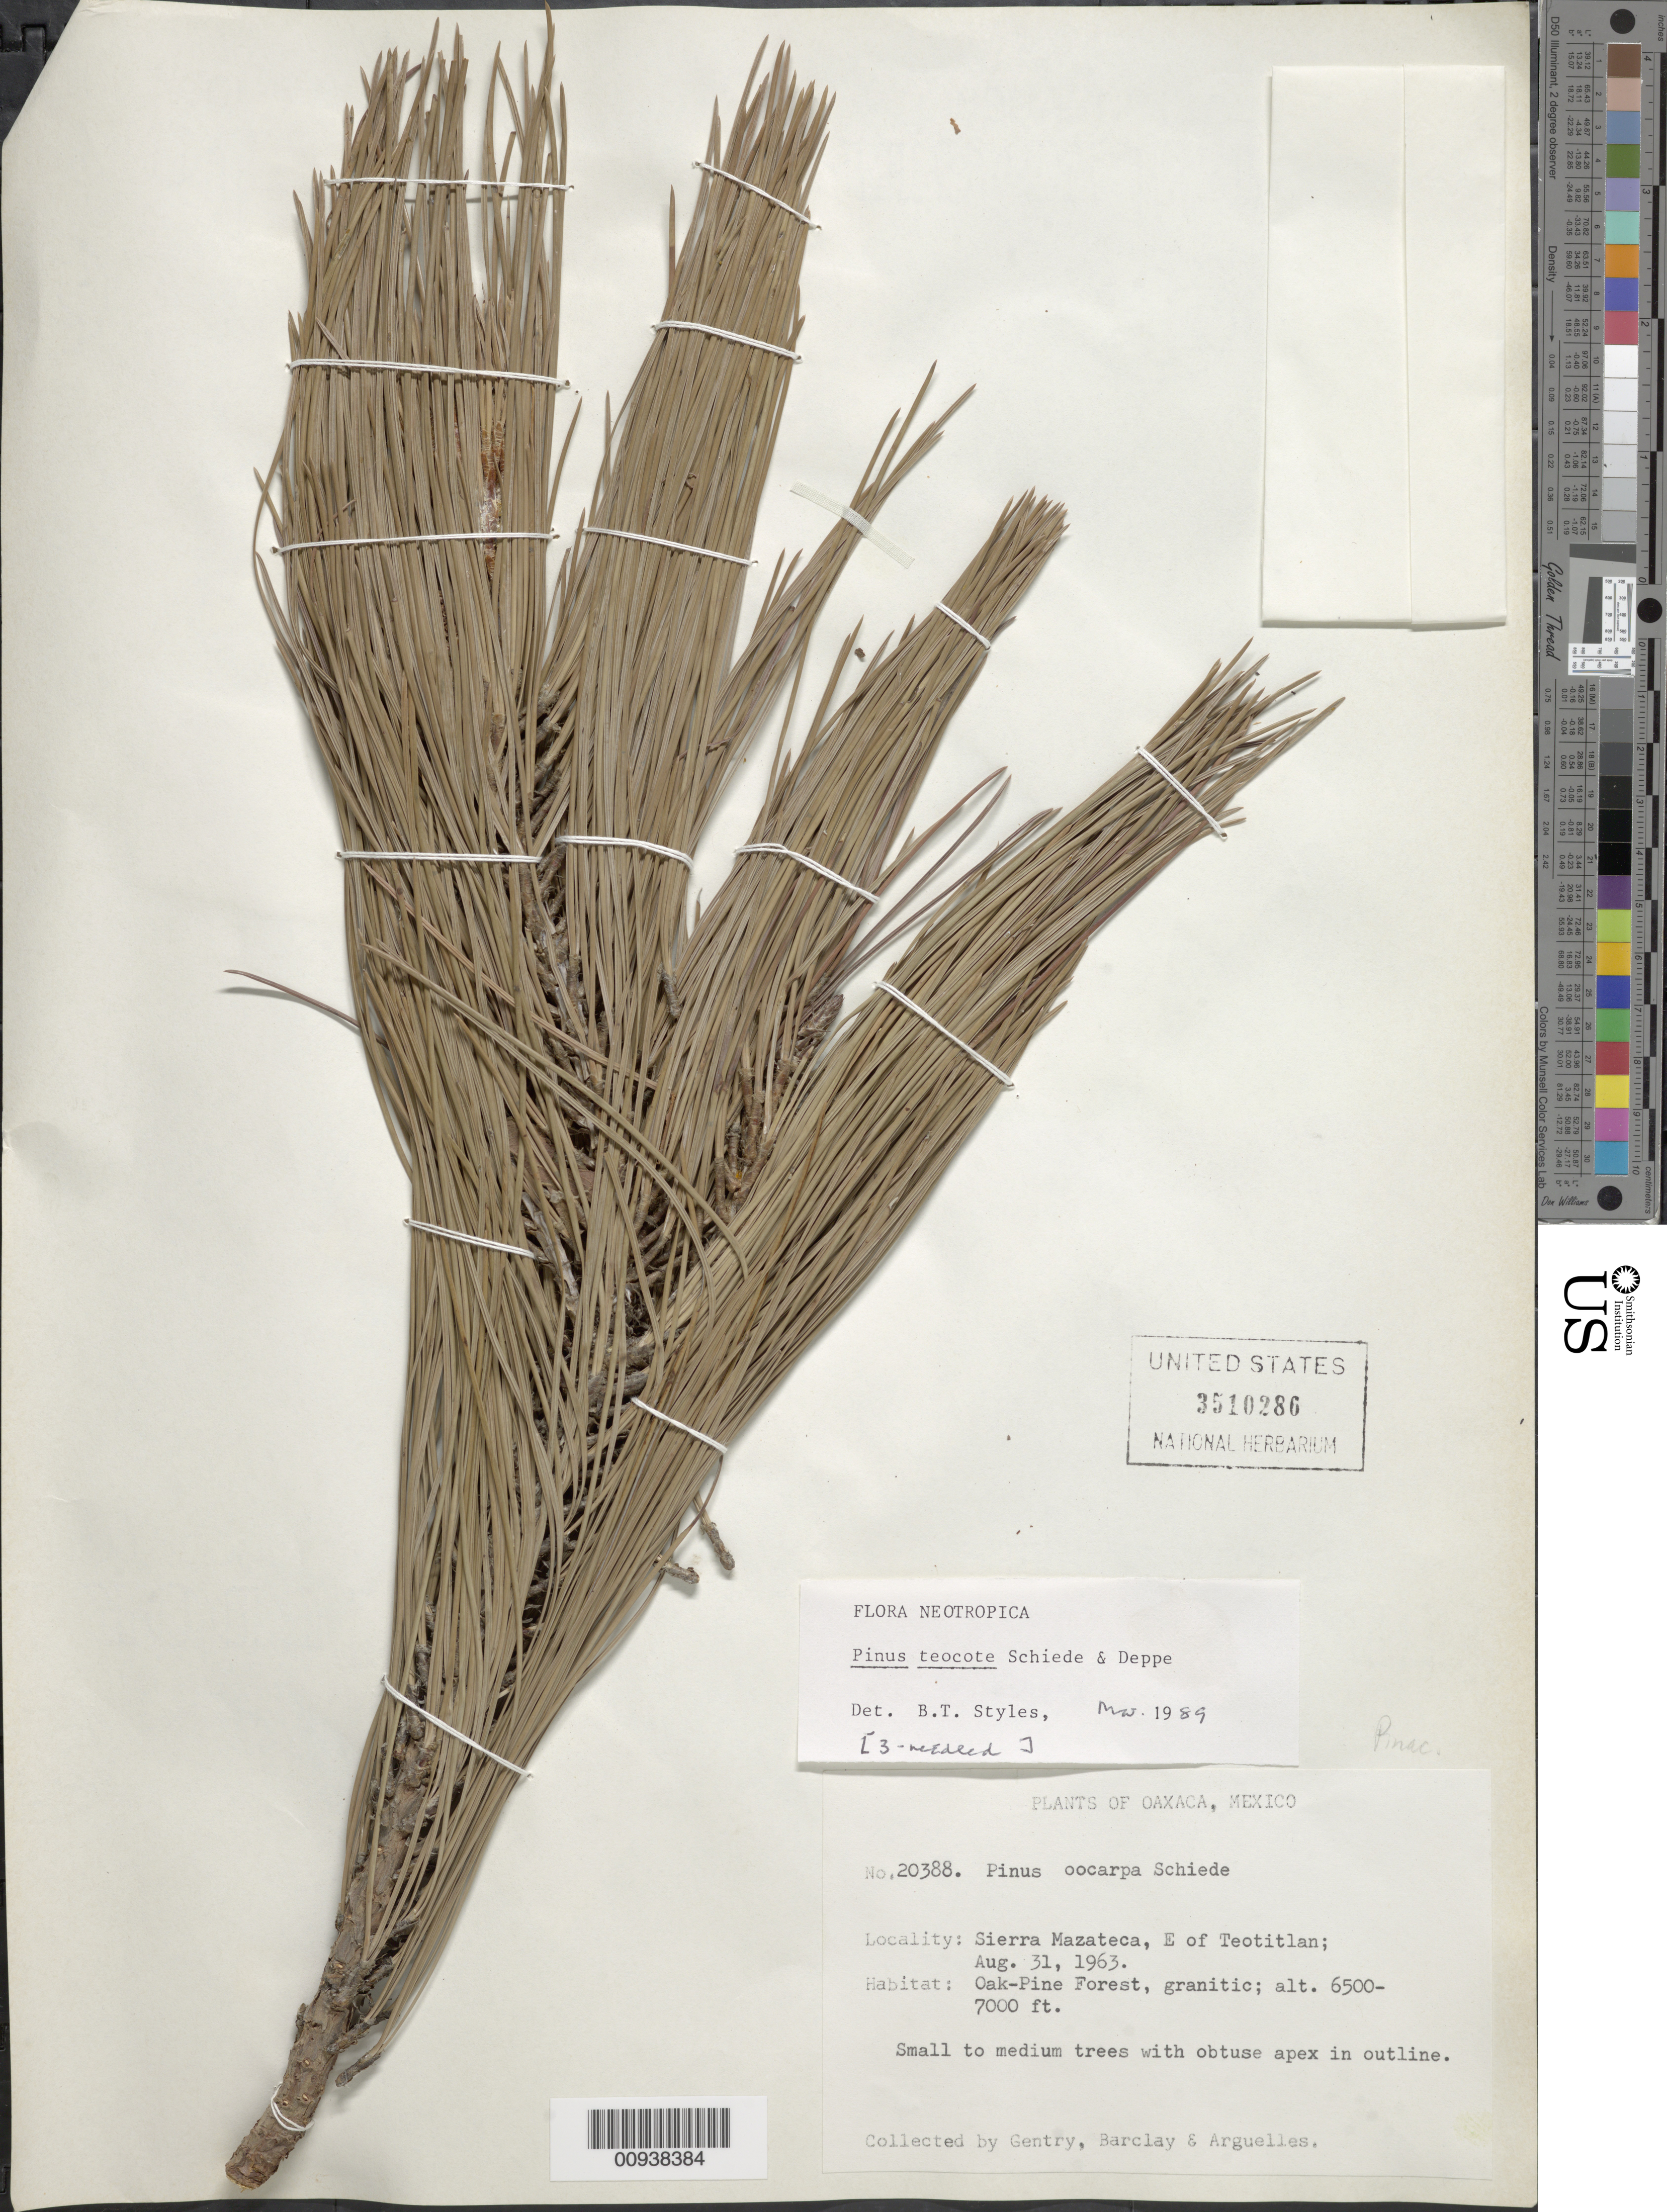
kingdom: Plantae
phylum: Tracheophyta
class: Pinopsida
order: Pinales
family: Pinaceae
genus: Pinus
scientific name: Pinus teocote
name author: Schltdl. & Cham.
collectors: Gentry, --, -- Barclay & Arguelles, --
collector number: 20388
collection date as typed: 31 Aug 1963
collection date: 1963-08-31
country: Mexico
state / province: Oaxaca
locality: Sierra Mazateca, E of Teotitlán.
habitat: Oak-Pine Forest, granitic.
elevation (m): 1981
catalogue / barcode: US 3510286